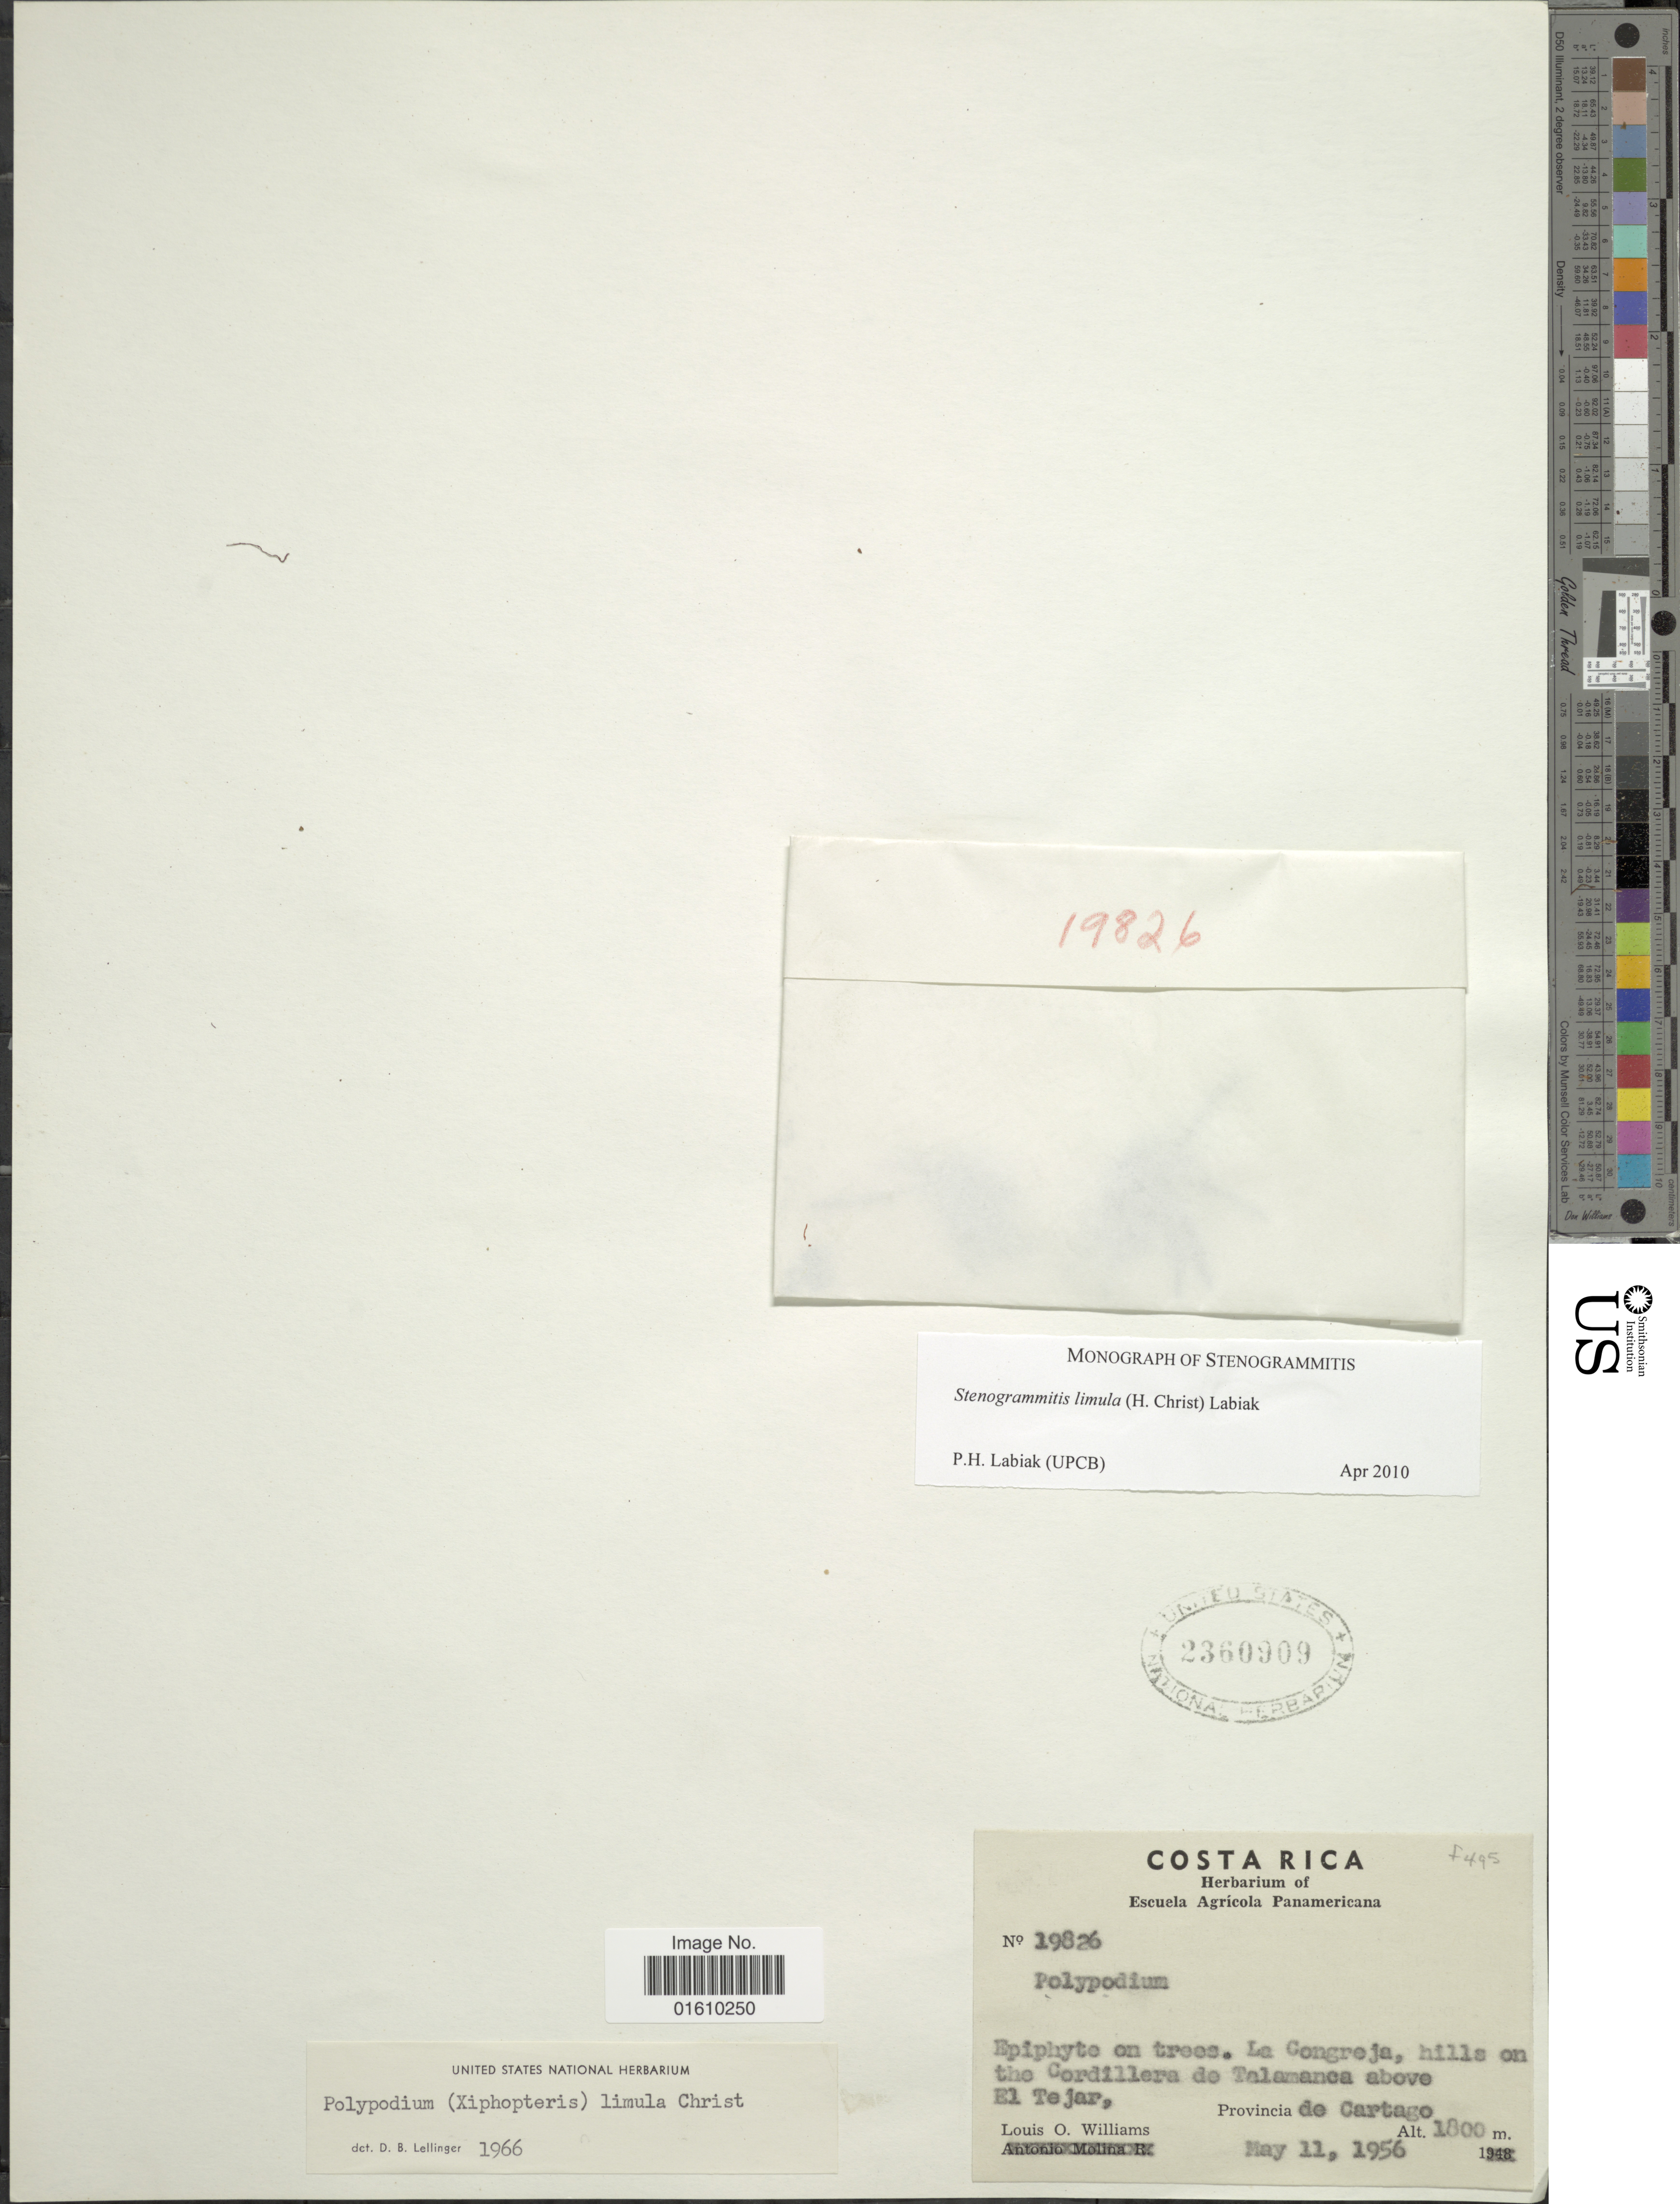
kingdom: Plantae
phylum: Tracheophyta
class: Polypodiopsida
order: Polypodiales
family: Polypodiaceae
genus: Stenogrammitis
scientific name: Stenogrammitis limula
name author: (Christ) Labiak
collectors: L. O. Williams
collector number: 19826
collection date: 1956-05-11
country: Costa Rica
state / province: Cartago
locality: La Congreja, hills on the Cordillera de Talamanca above El Tejar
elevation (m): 1800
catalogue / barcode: US 2360909